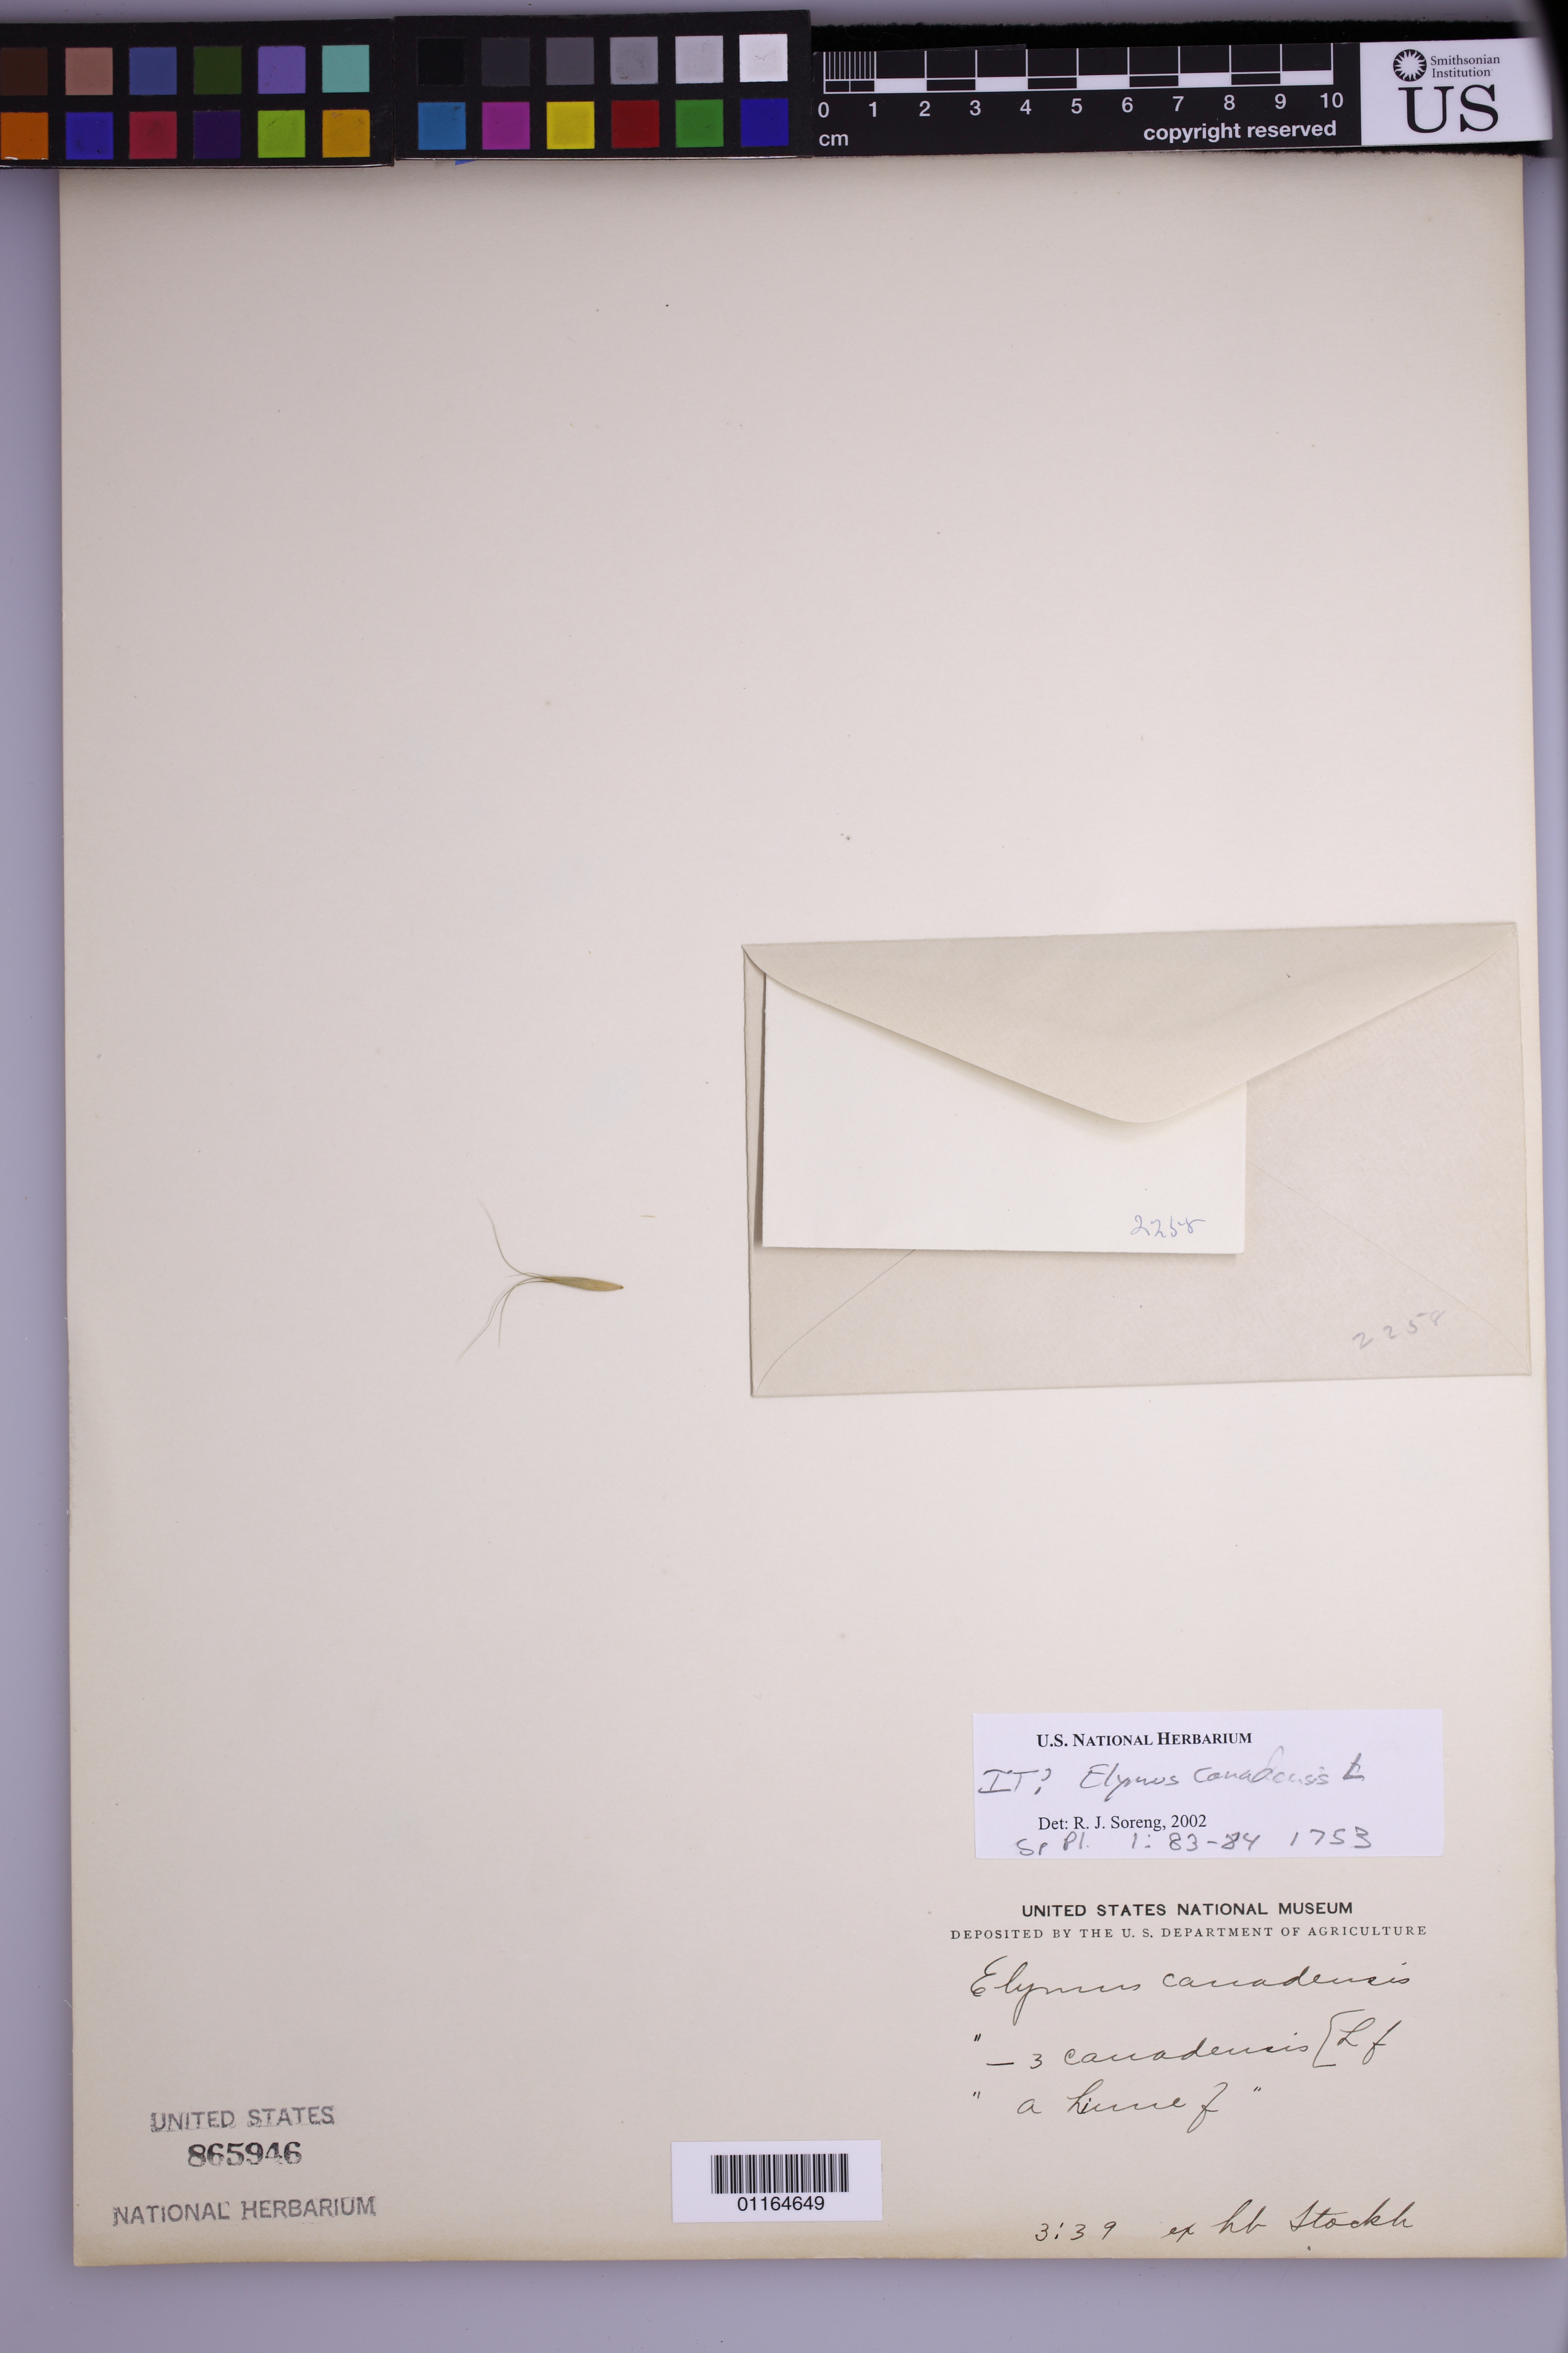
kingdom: Plantae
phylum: Tracheophyta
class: Liliopsida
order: Poales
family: Poaceae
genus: Elymus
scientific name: Elymus canadensis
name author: L.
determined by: Soreng, Robert J., Research Associate (BOT), Smithsonian Institution - National Museum of Natural History (UNITED STATES)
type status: Possible Type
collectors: ex herb. Linn.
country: Canada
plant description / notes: Fragmentary material of (type?) specimen ex herb. Stockholm.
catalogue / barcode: US 865946